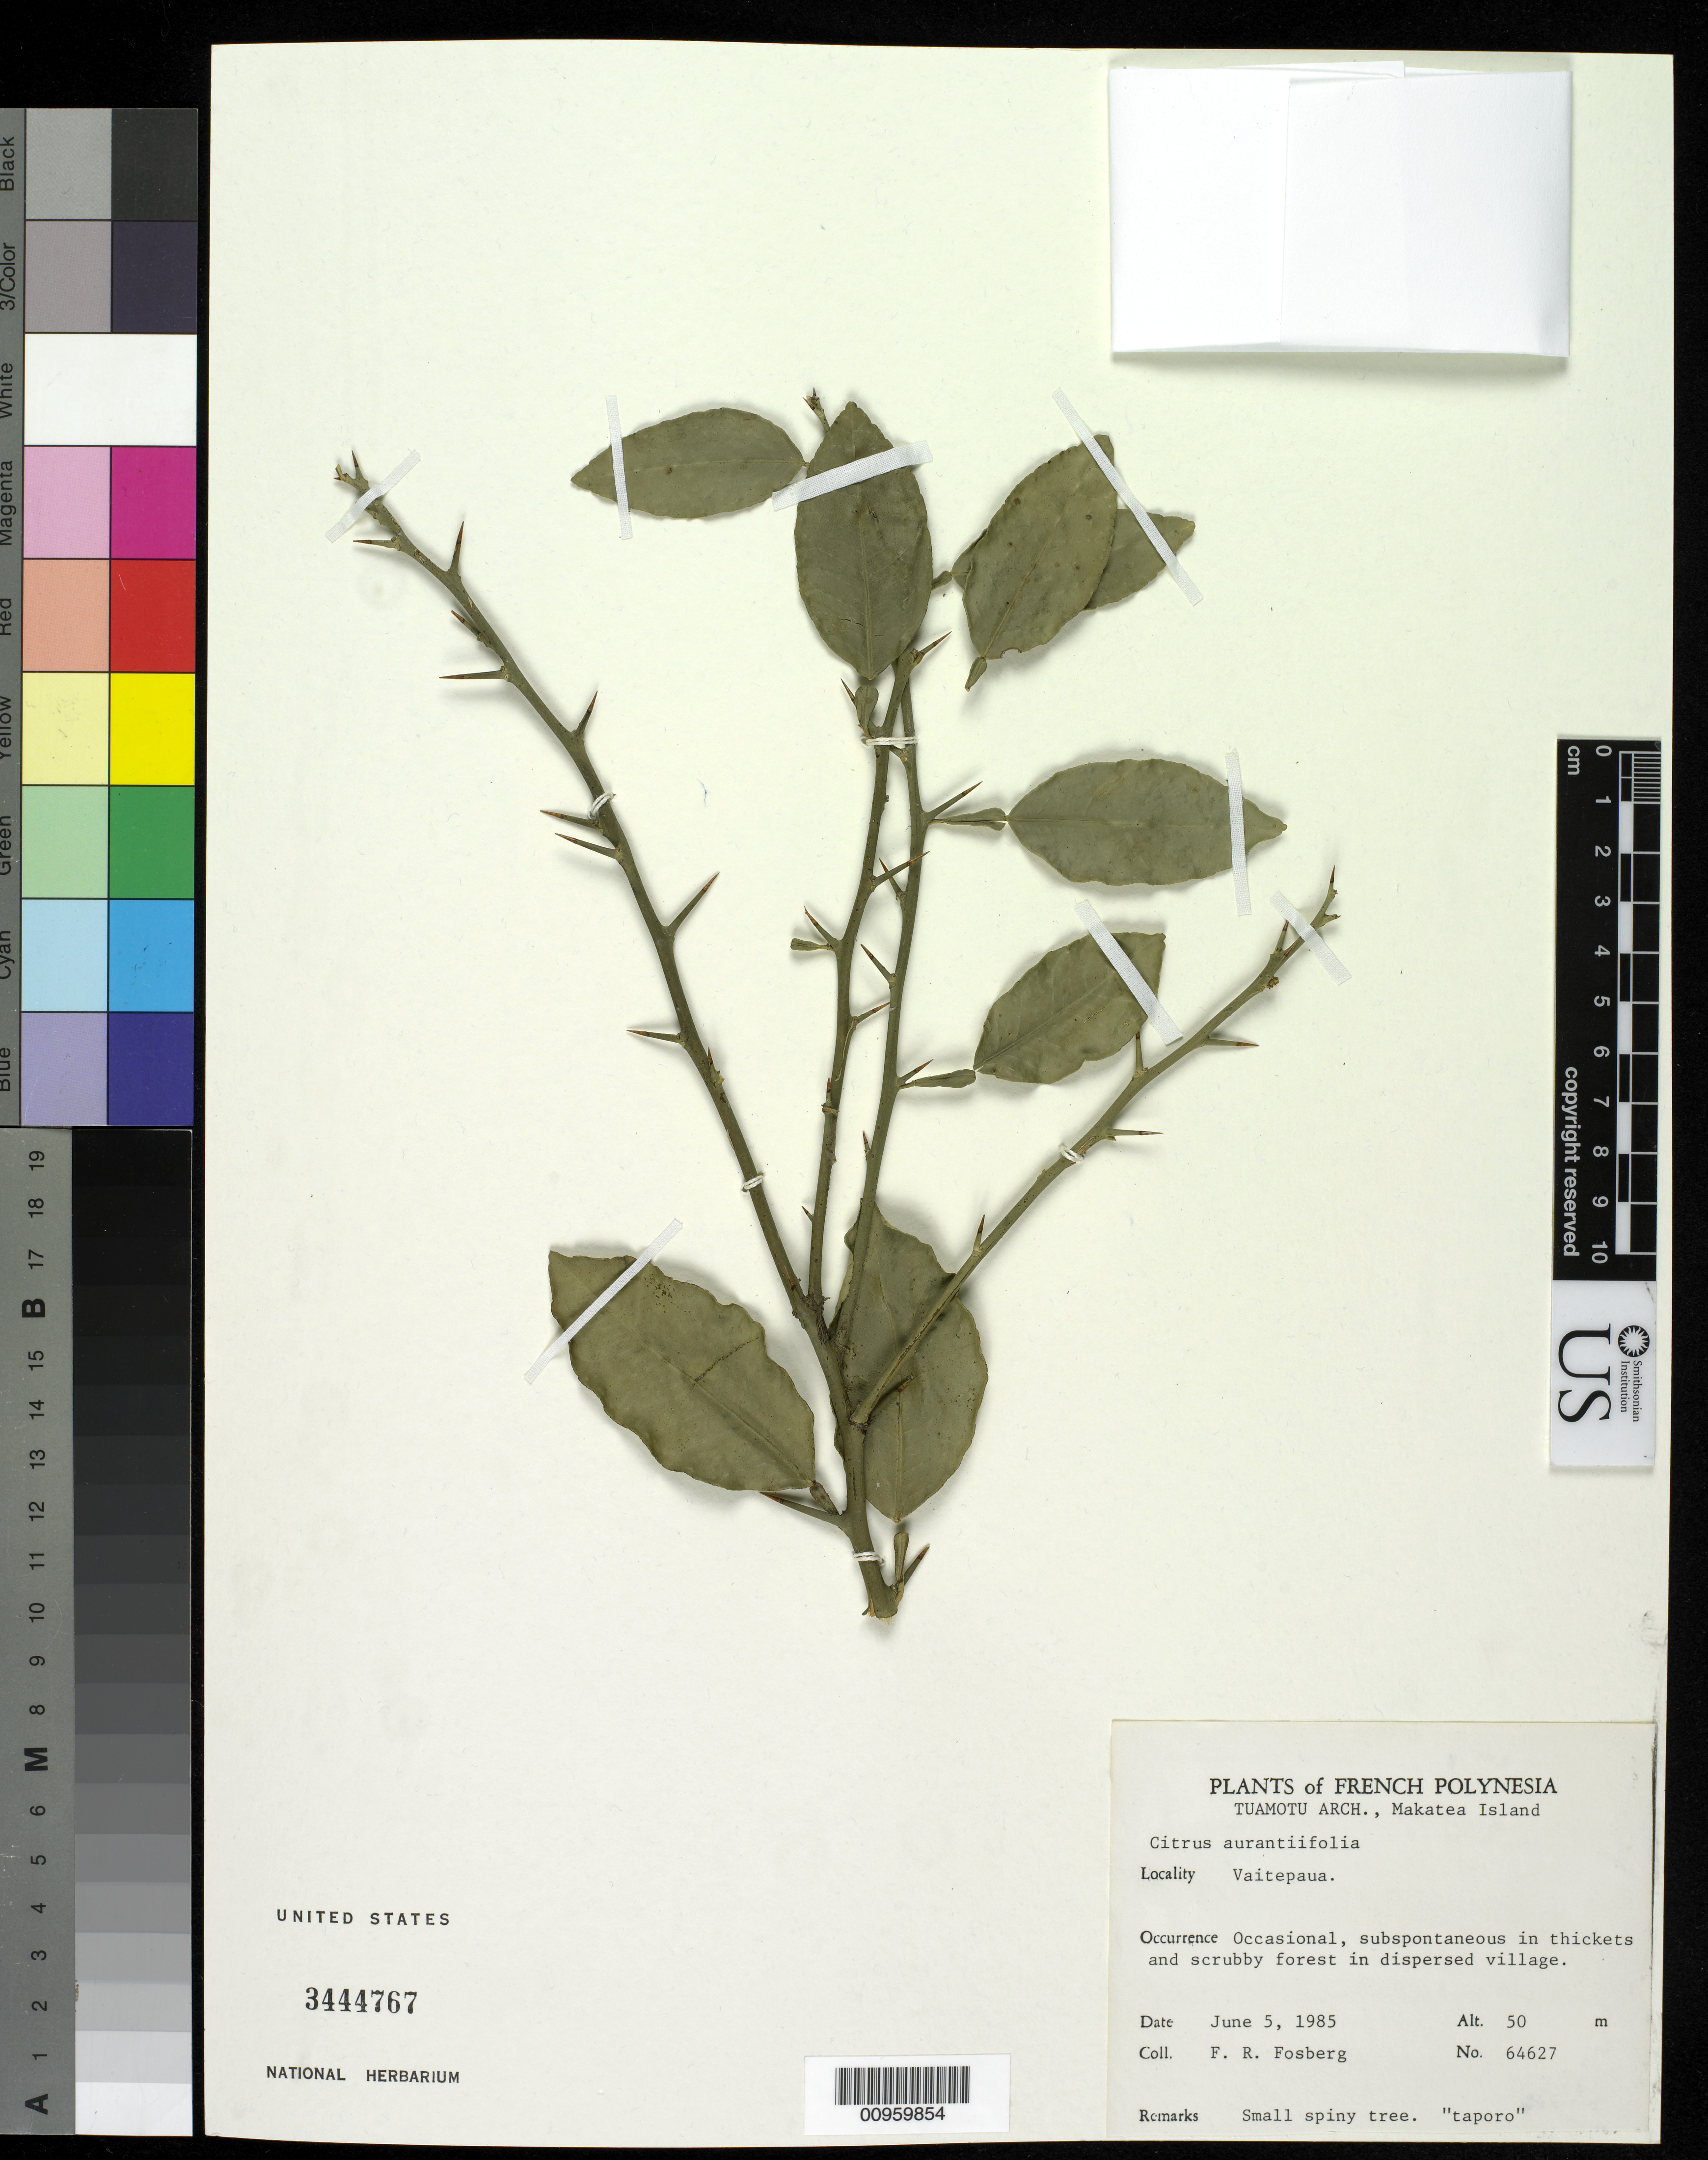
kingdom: Plantae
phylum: Tracheophyta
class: Magnoliopsida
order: Sapindales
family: Rutaceae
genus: Citrus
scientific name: Citrus x aurantifolia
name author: (Christm.) Swingle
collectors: F. R. Fosberg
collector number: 64627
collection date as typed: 05 Jun 1985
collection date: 1985-06-05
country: French Polynesia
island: Makatea [Aurora]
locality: Tuamotu Arch.; Vaitepaua; thickets and scrubby forest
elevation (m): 50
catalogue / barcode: US 3444767